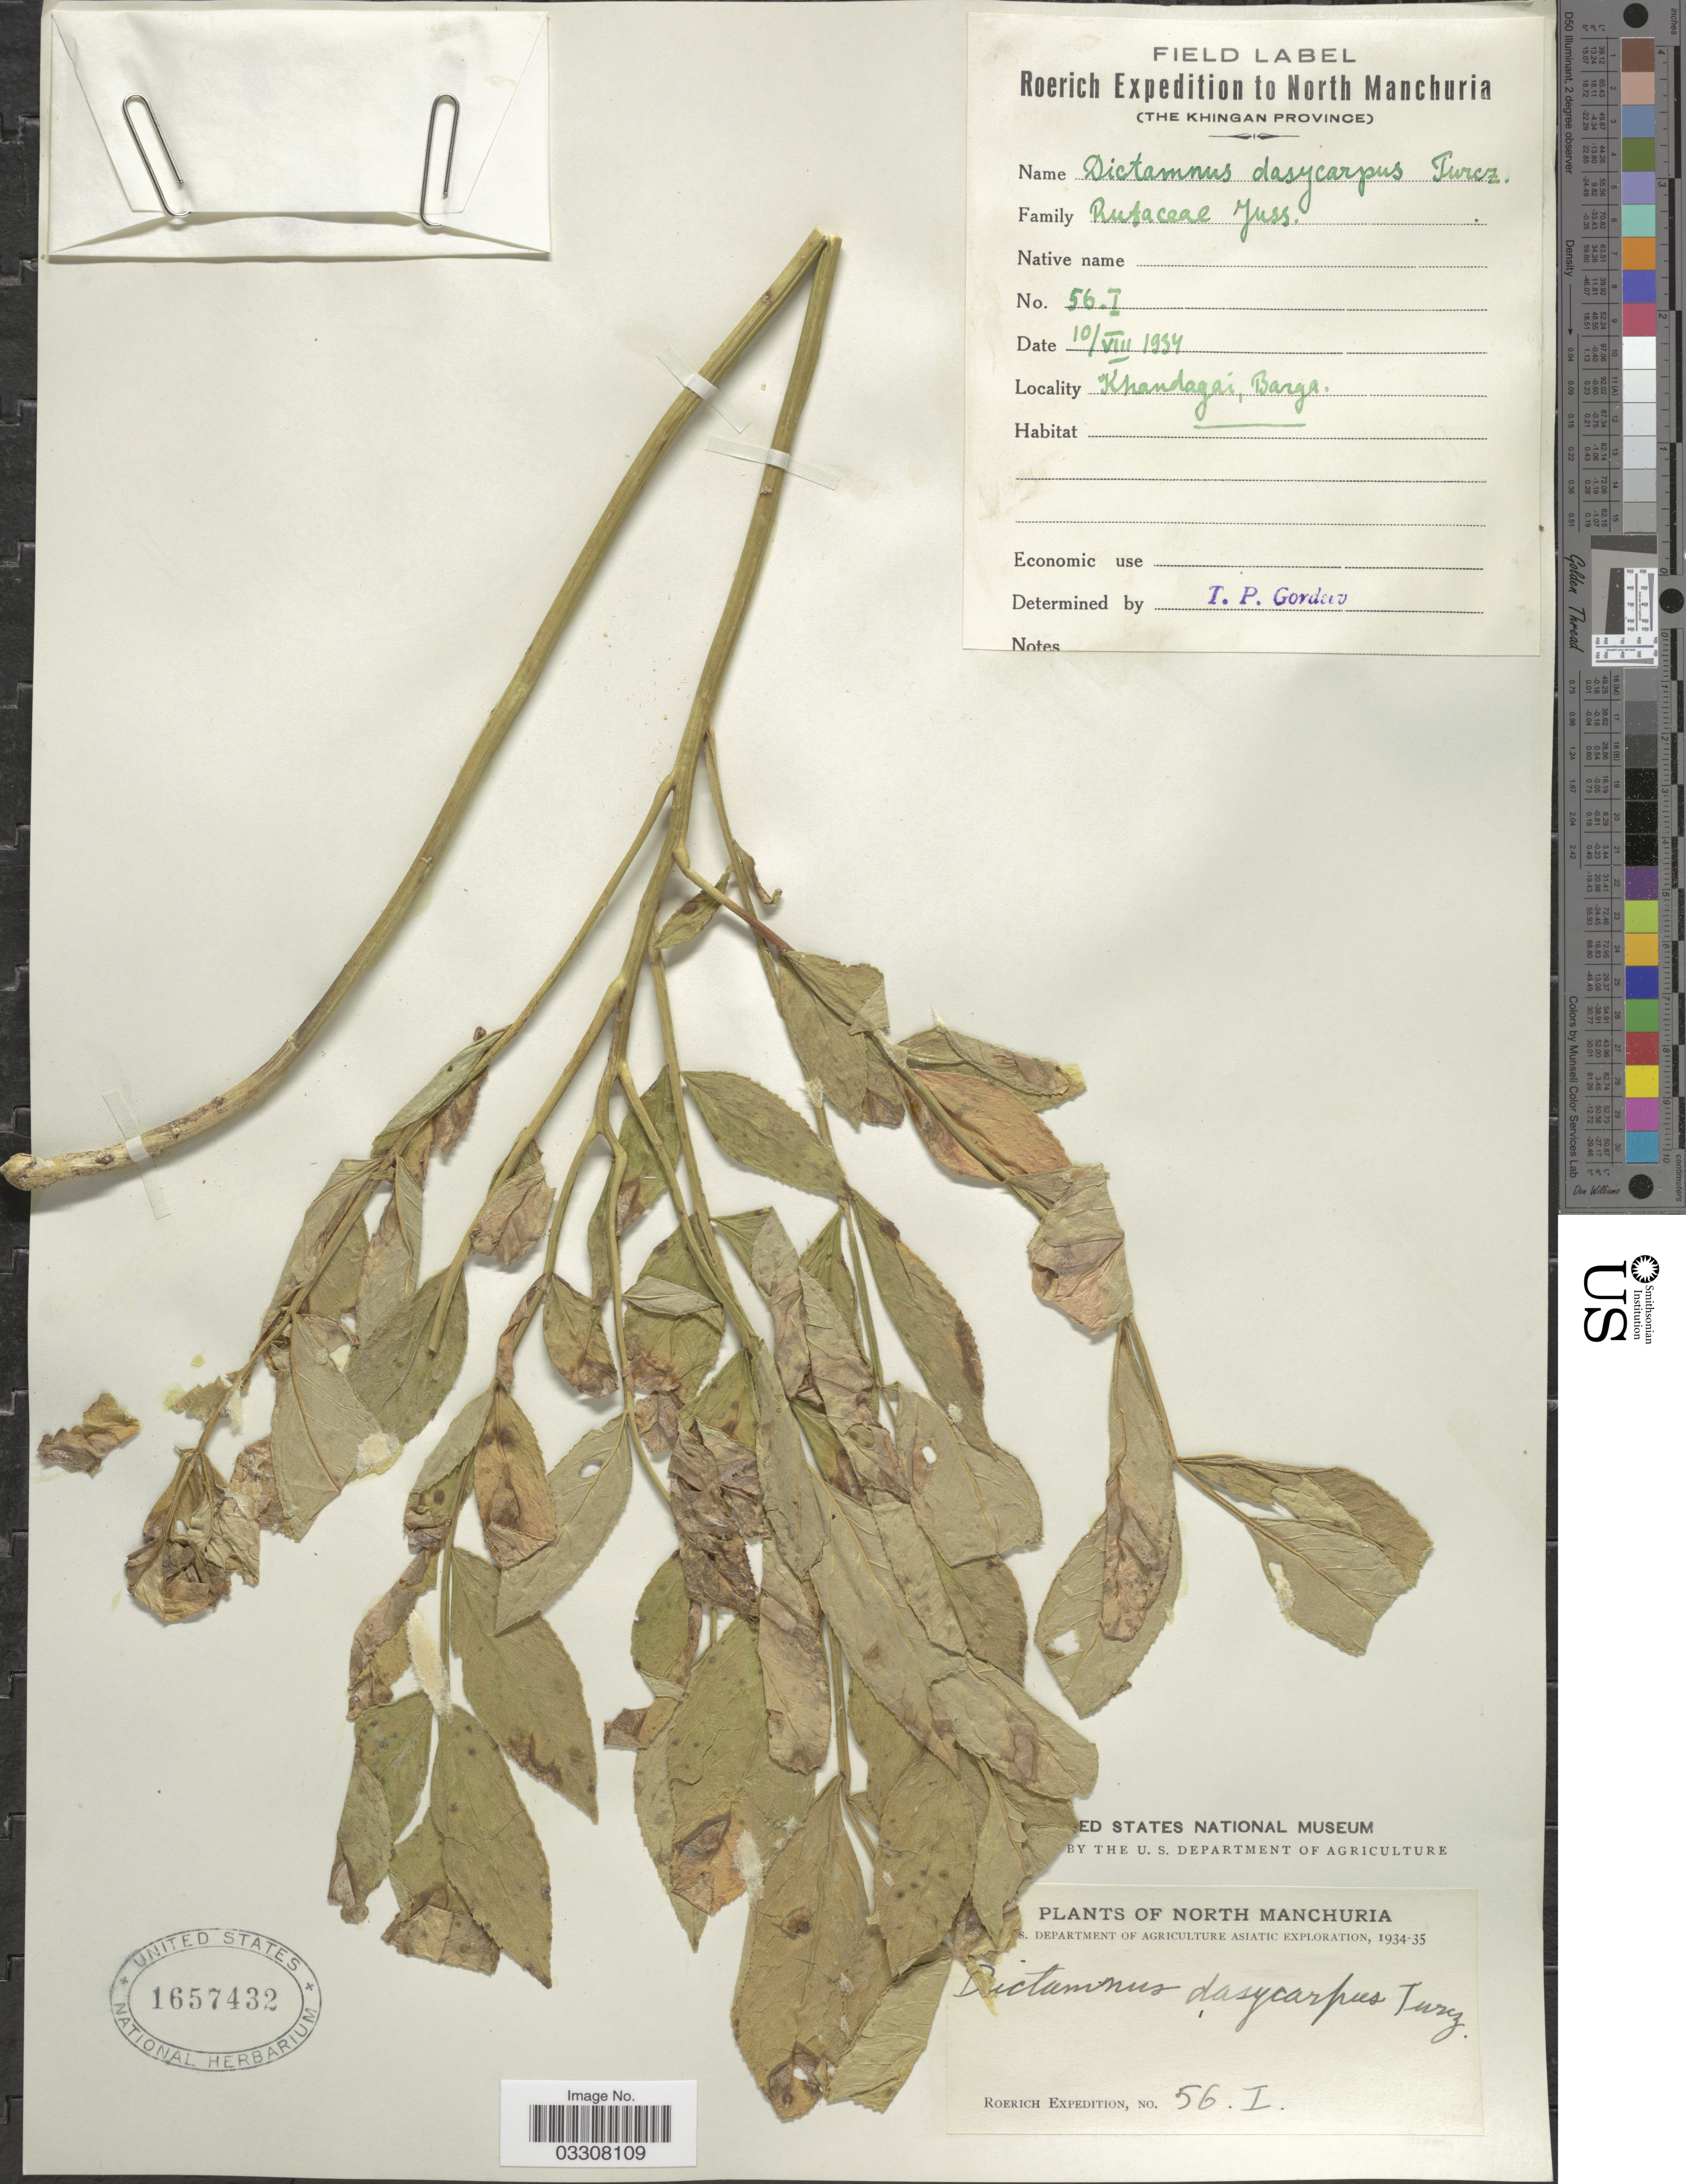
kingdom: Plantae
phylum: Tracheophyta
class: Magnoliopsida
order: Sapindales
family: Rutaceae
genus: Dictamnus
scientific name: Dictamnus albus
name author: L.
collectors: -. Roerich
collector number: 56I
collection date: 1934-08-10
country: China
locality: North Manchuria. The Khingan Province. Khandagai, Barga.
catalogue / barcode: US 1657432